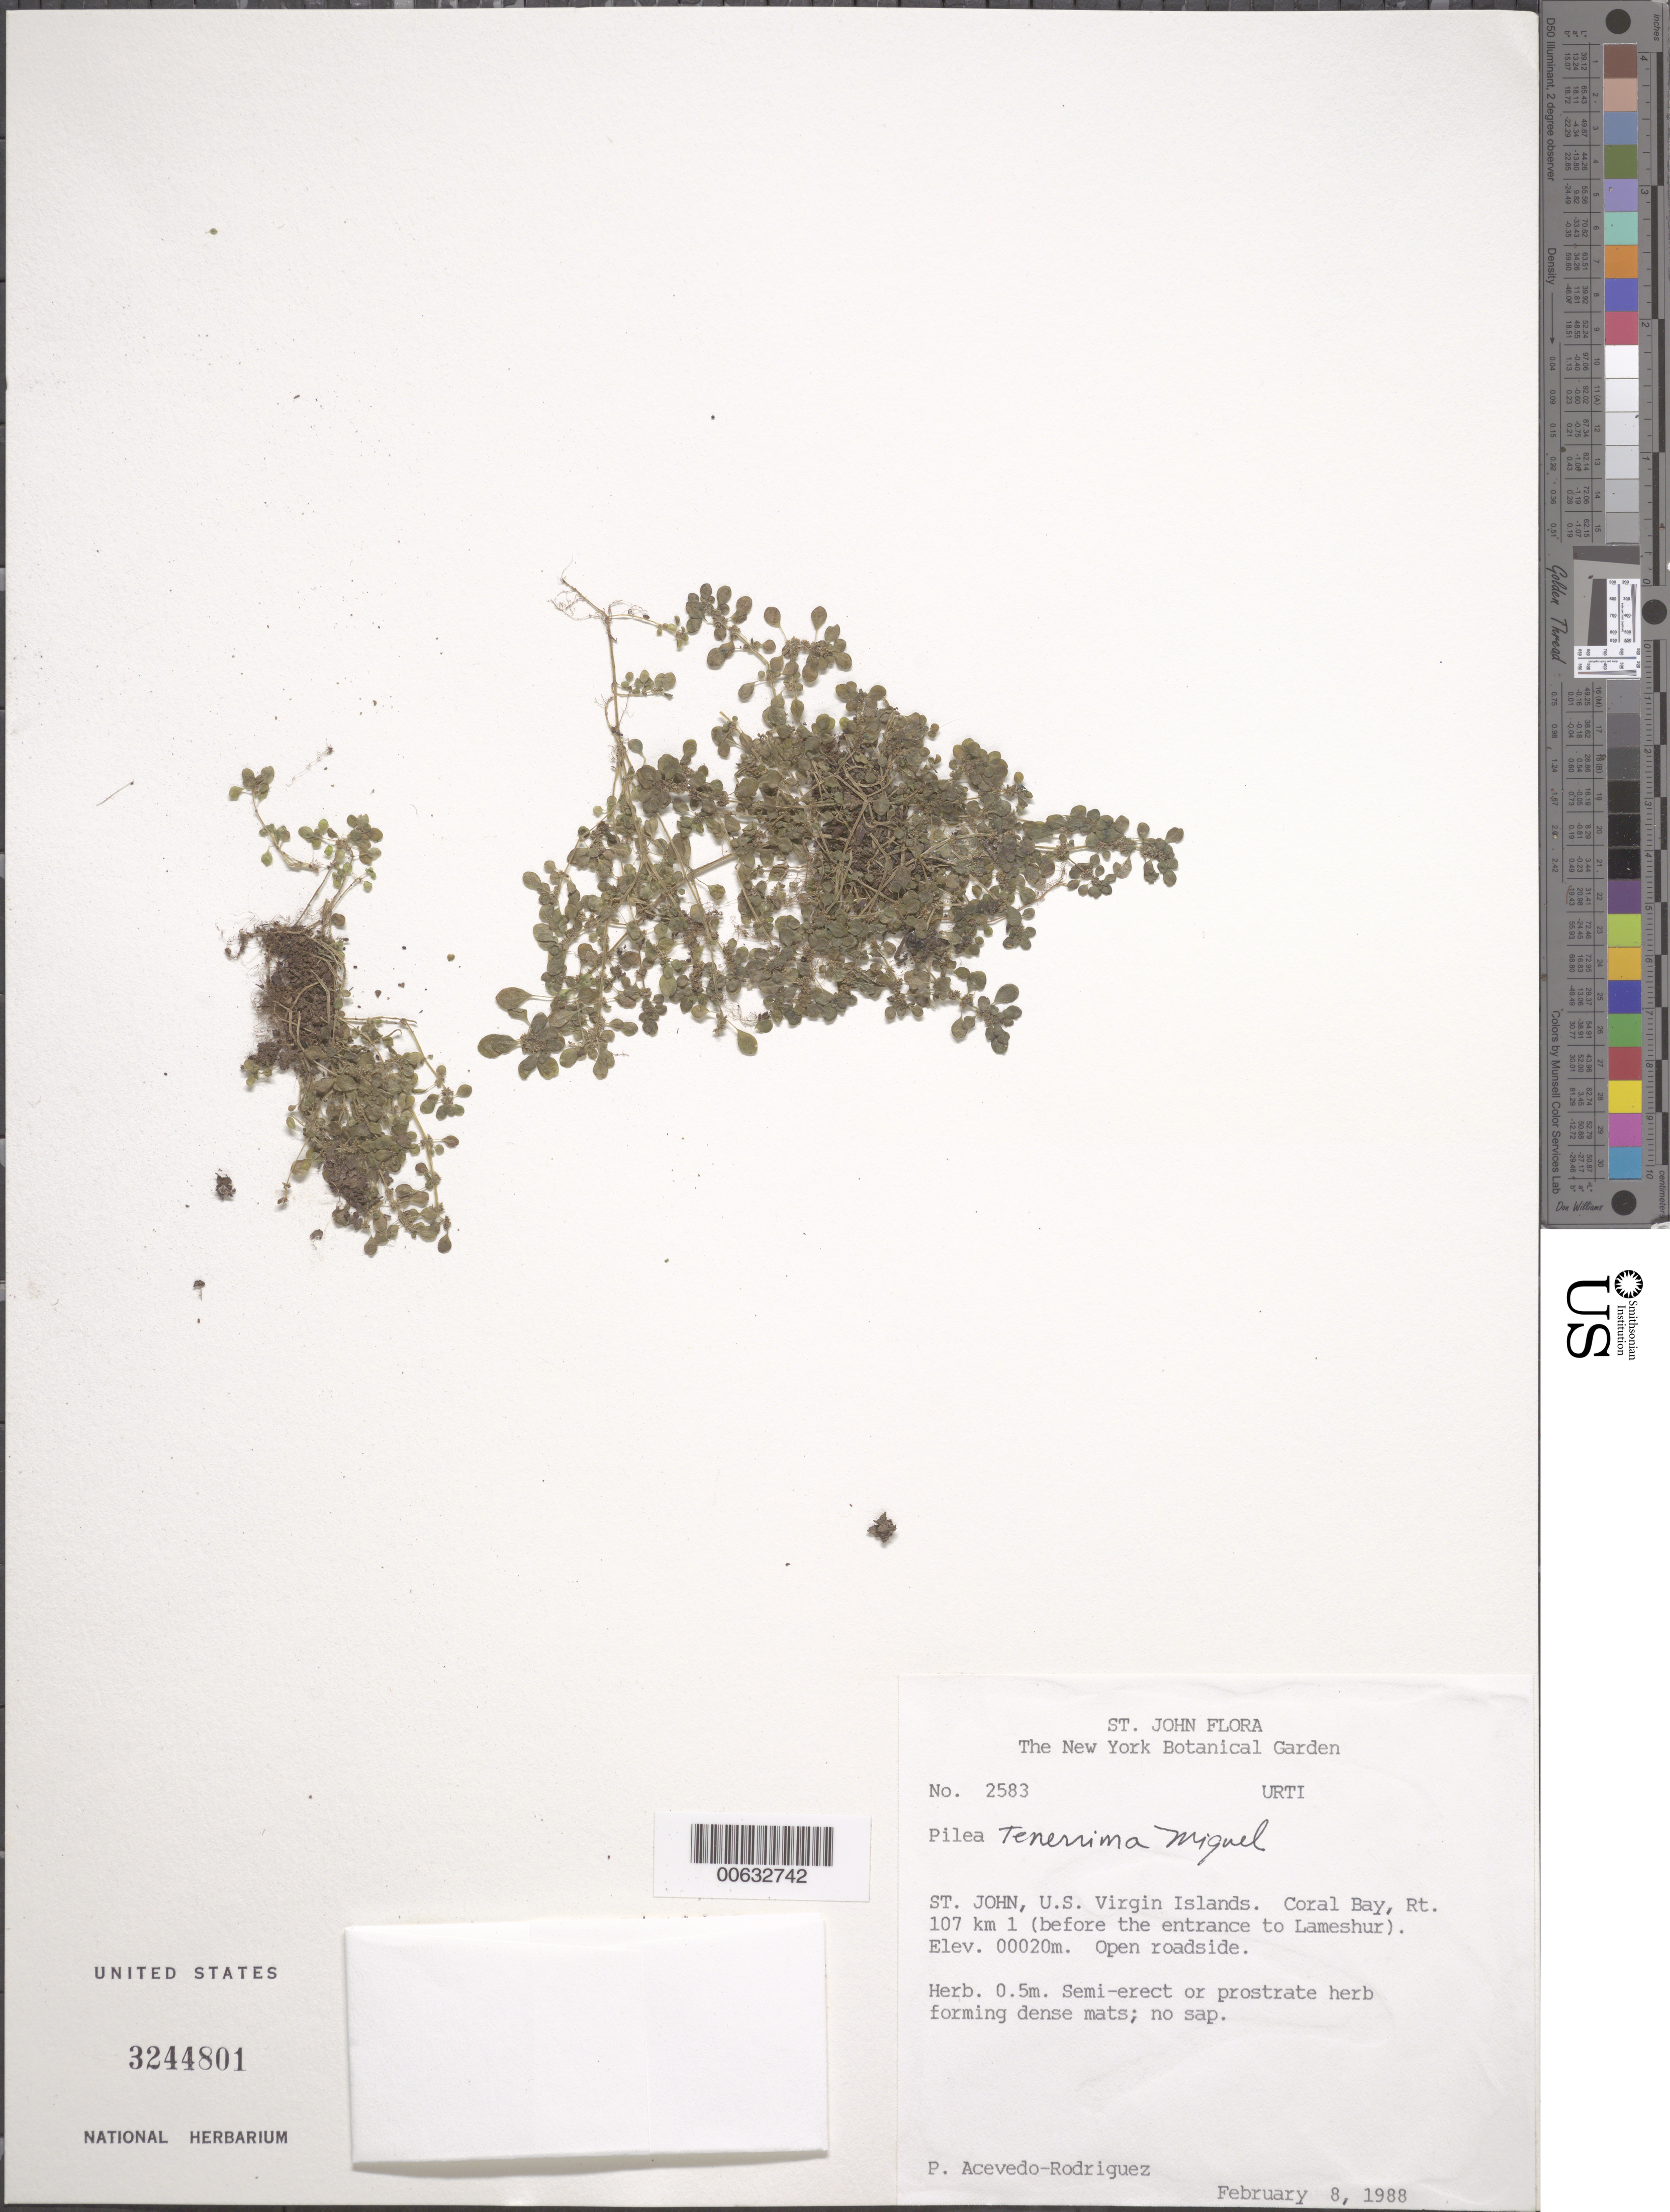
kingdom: Plantae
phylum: Tracheophyta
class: Magnoliopsida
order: Rosales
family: Urticaceae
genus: Pilea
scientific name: Pilea tenerrima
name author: Miq.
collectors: P. Acevedo-Rodr.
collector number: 2583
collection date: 1988-02-08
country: U.S. Virgin Islands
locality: St. John. Coral Bay, Rt. 107 km 1 (before the entrance to Lameshur).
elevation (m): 20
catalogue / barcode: US 3244801